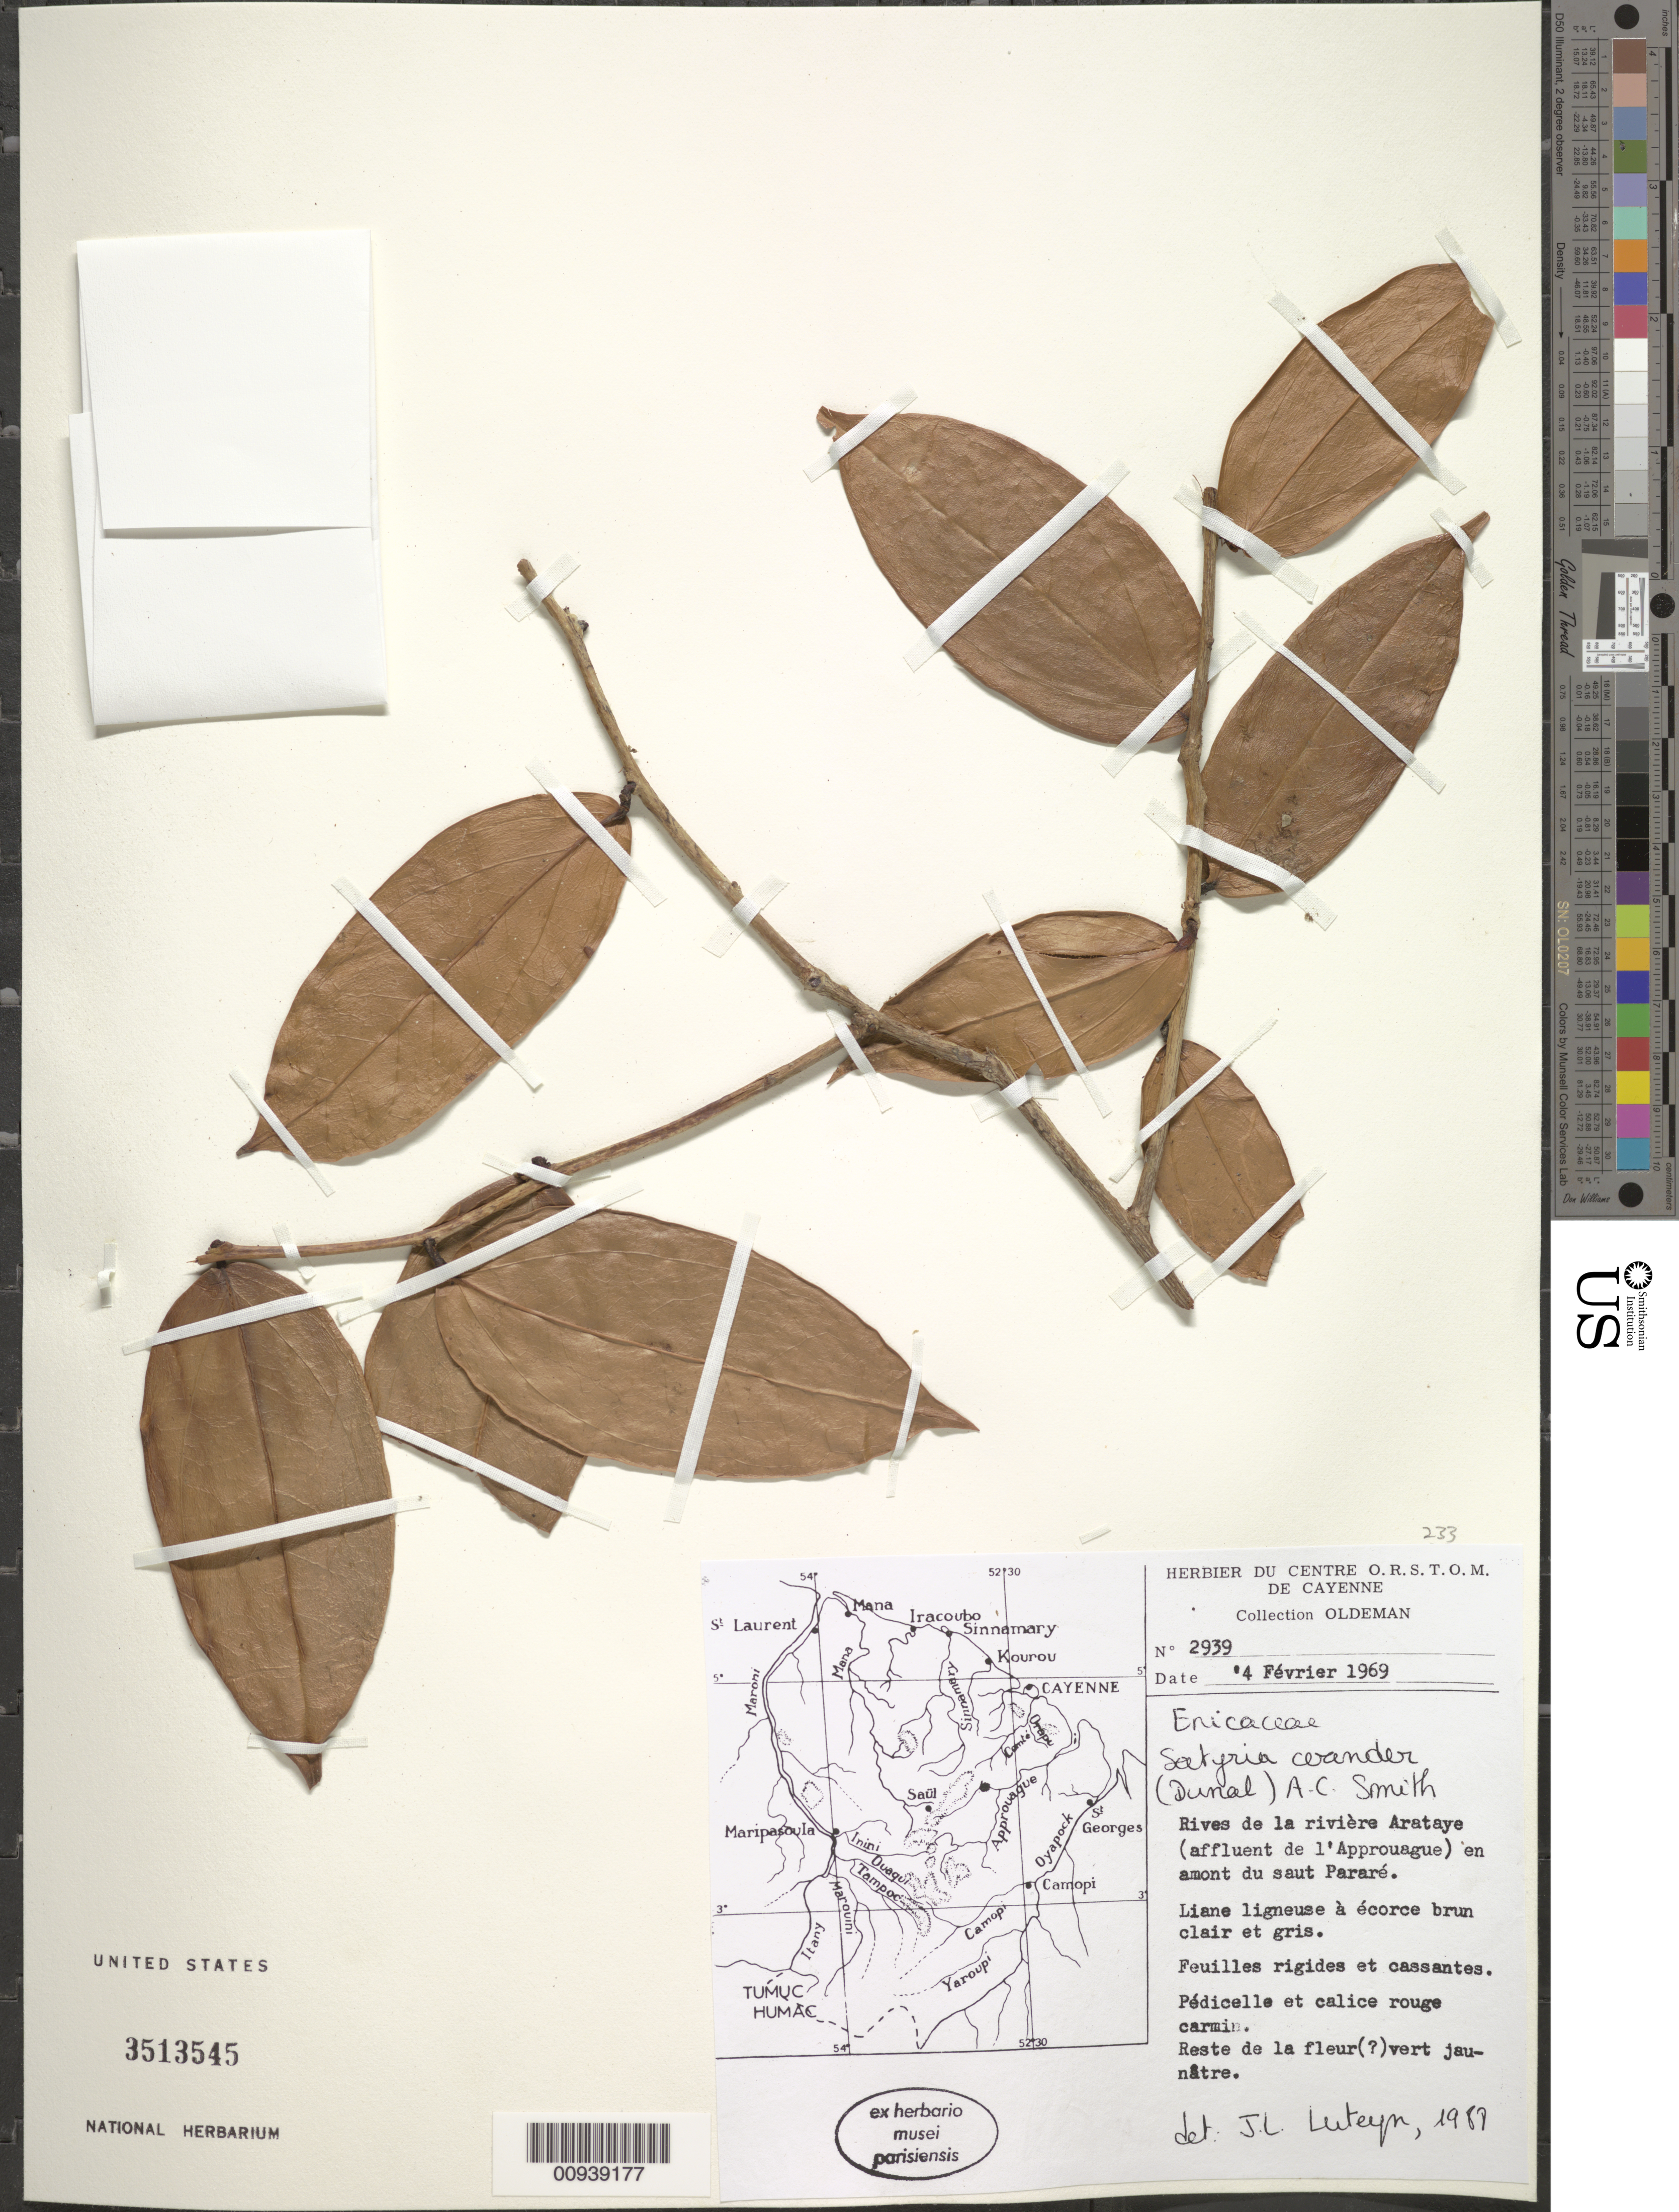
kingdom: Plantae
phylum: Tracheophyta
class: Magnoliopsida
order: Ericales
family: Ericaceae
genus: Satyria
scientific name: Satyria panurensis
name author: (Benth. ex Meisn.) Benth. & Hook. f. ex Nied.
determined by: Luteyn, J. L.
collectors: R. Oldeman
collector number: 2939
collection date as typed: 4-Feb-69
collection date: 1969-02-04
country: French Guiana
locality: Rivière Arataye (affluent de l'Approuague), saut Pararé, upstream of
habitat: Rives de la Rivière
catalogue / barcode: US 3513545